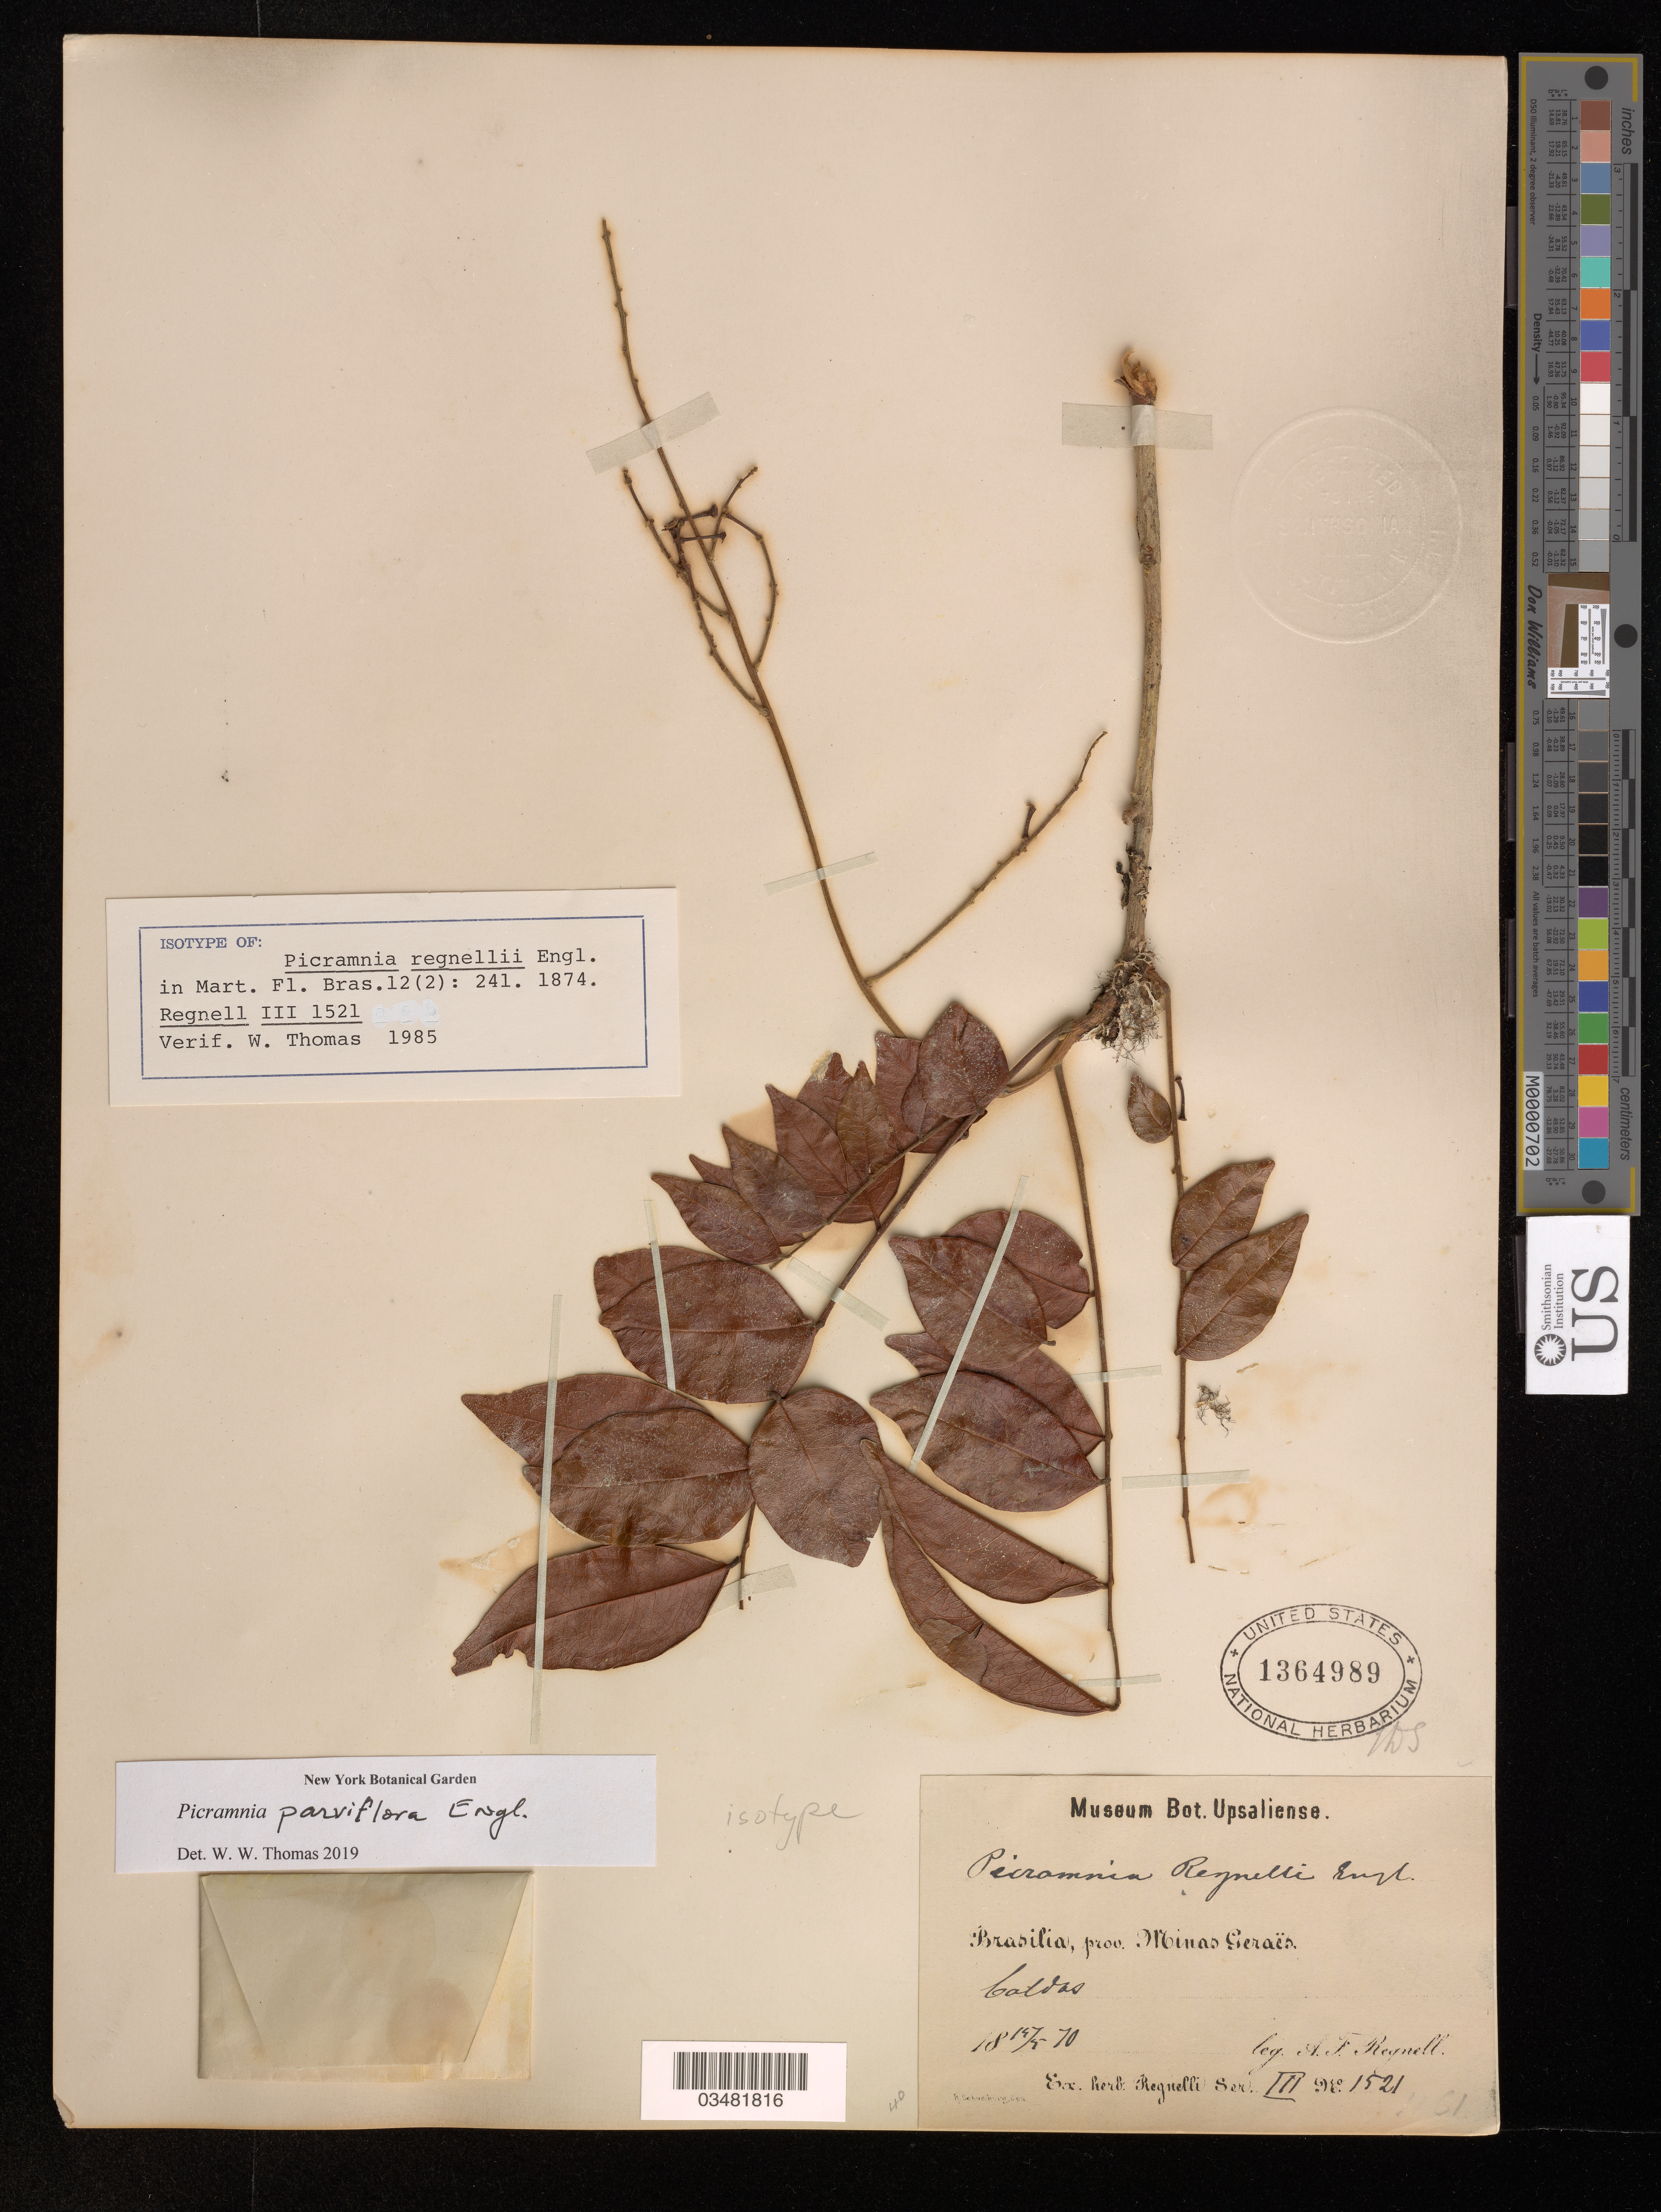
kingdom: Plantae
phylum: Tracheophyta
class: Magnoliopsida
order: Picramniales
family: Picramniaceae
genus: Picramnia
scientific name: Picramnia regnellii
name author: Engl.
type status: Isotype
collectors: A. Regnell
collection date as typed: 18 14/4-70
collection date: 1870-04-14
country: Brazil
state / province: Minas Gerais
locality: Brazilia. Prov. Minas Geraes. Caldas.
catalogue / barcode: US 1364989